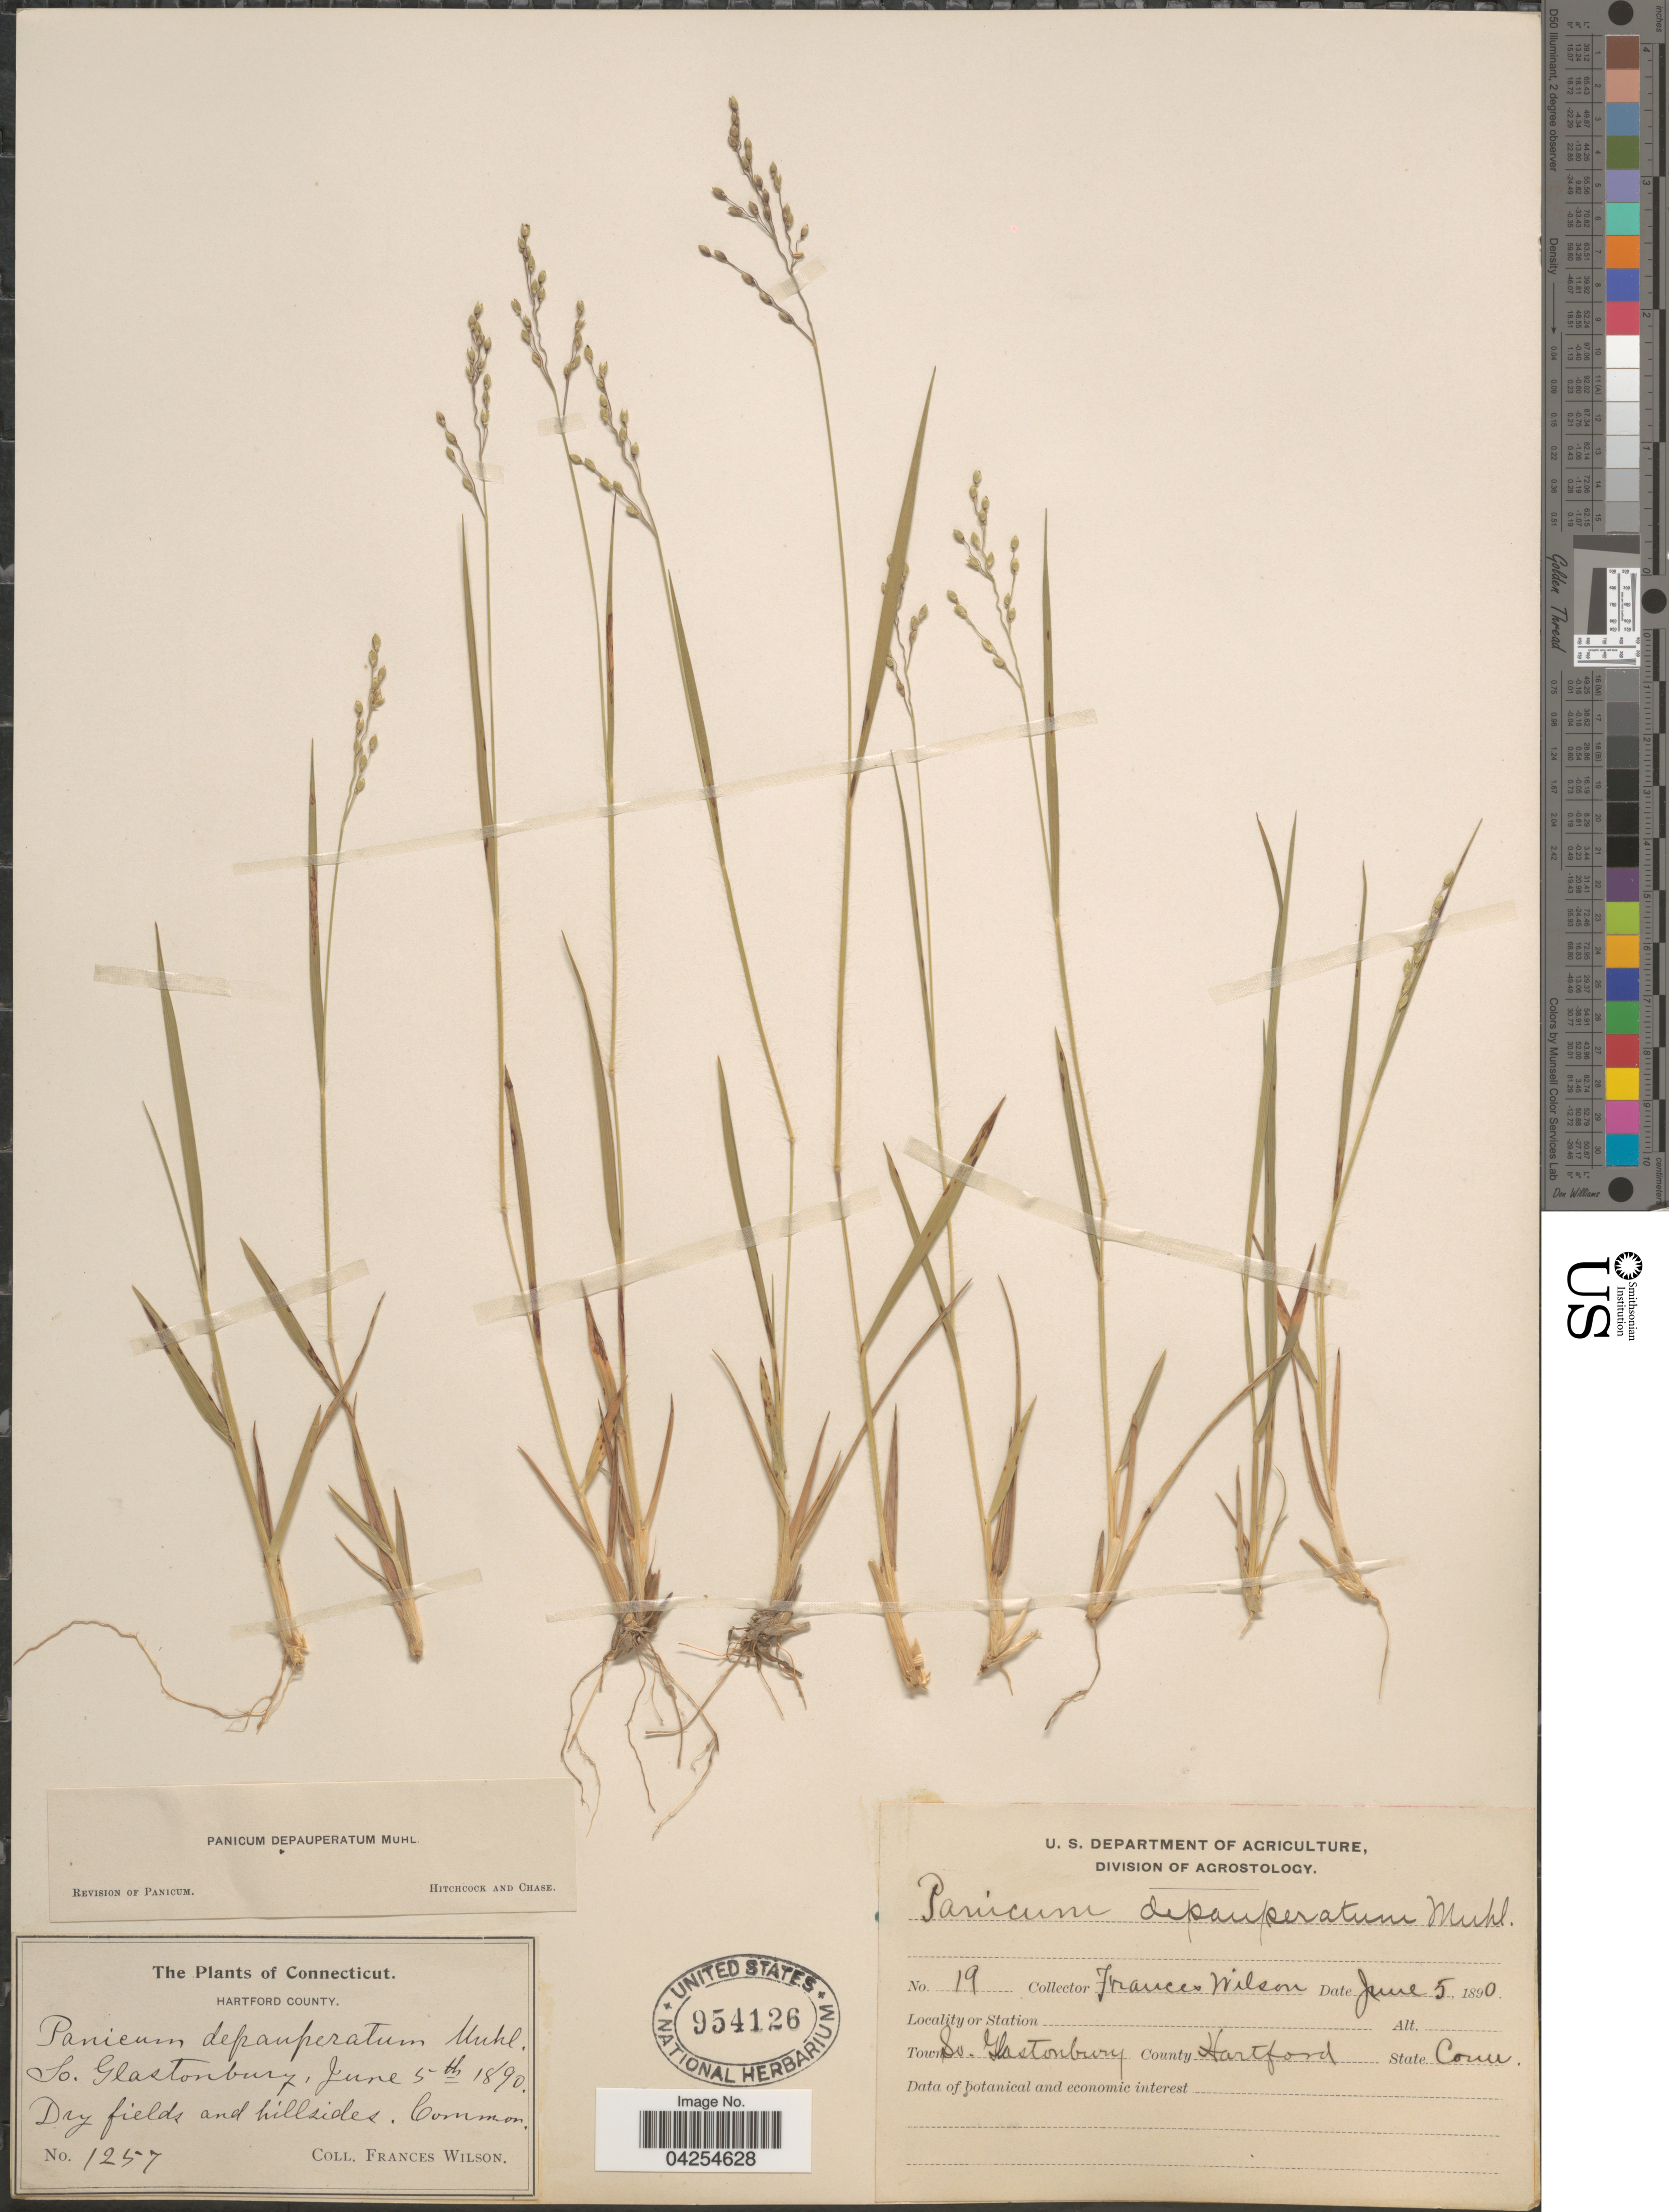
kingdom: Plantae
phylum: Tracheophyta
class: Liliopsida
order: Poales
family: Poaceae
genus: Dichanthelium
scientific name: Dichanthelium depauperatum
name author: (Muhl.) Gould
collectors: F. Wilson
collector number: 1257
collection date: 1890-06-05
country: United States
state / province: Connecticut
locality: Hartford County. Town So. Glastonburg.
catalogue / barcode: US 954126